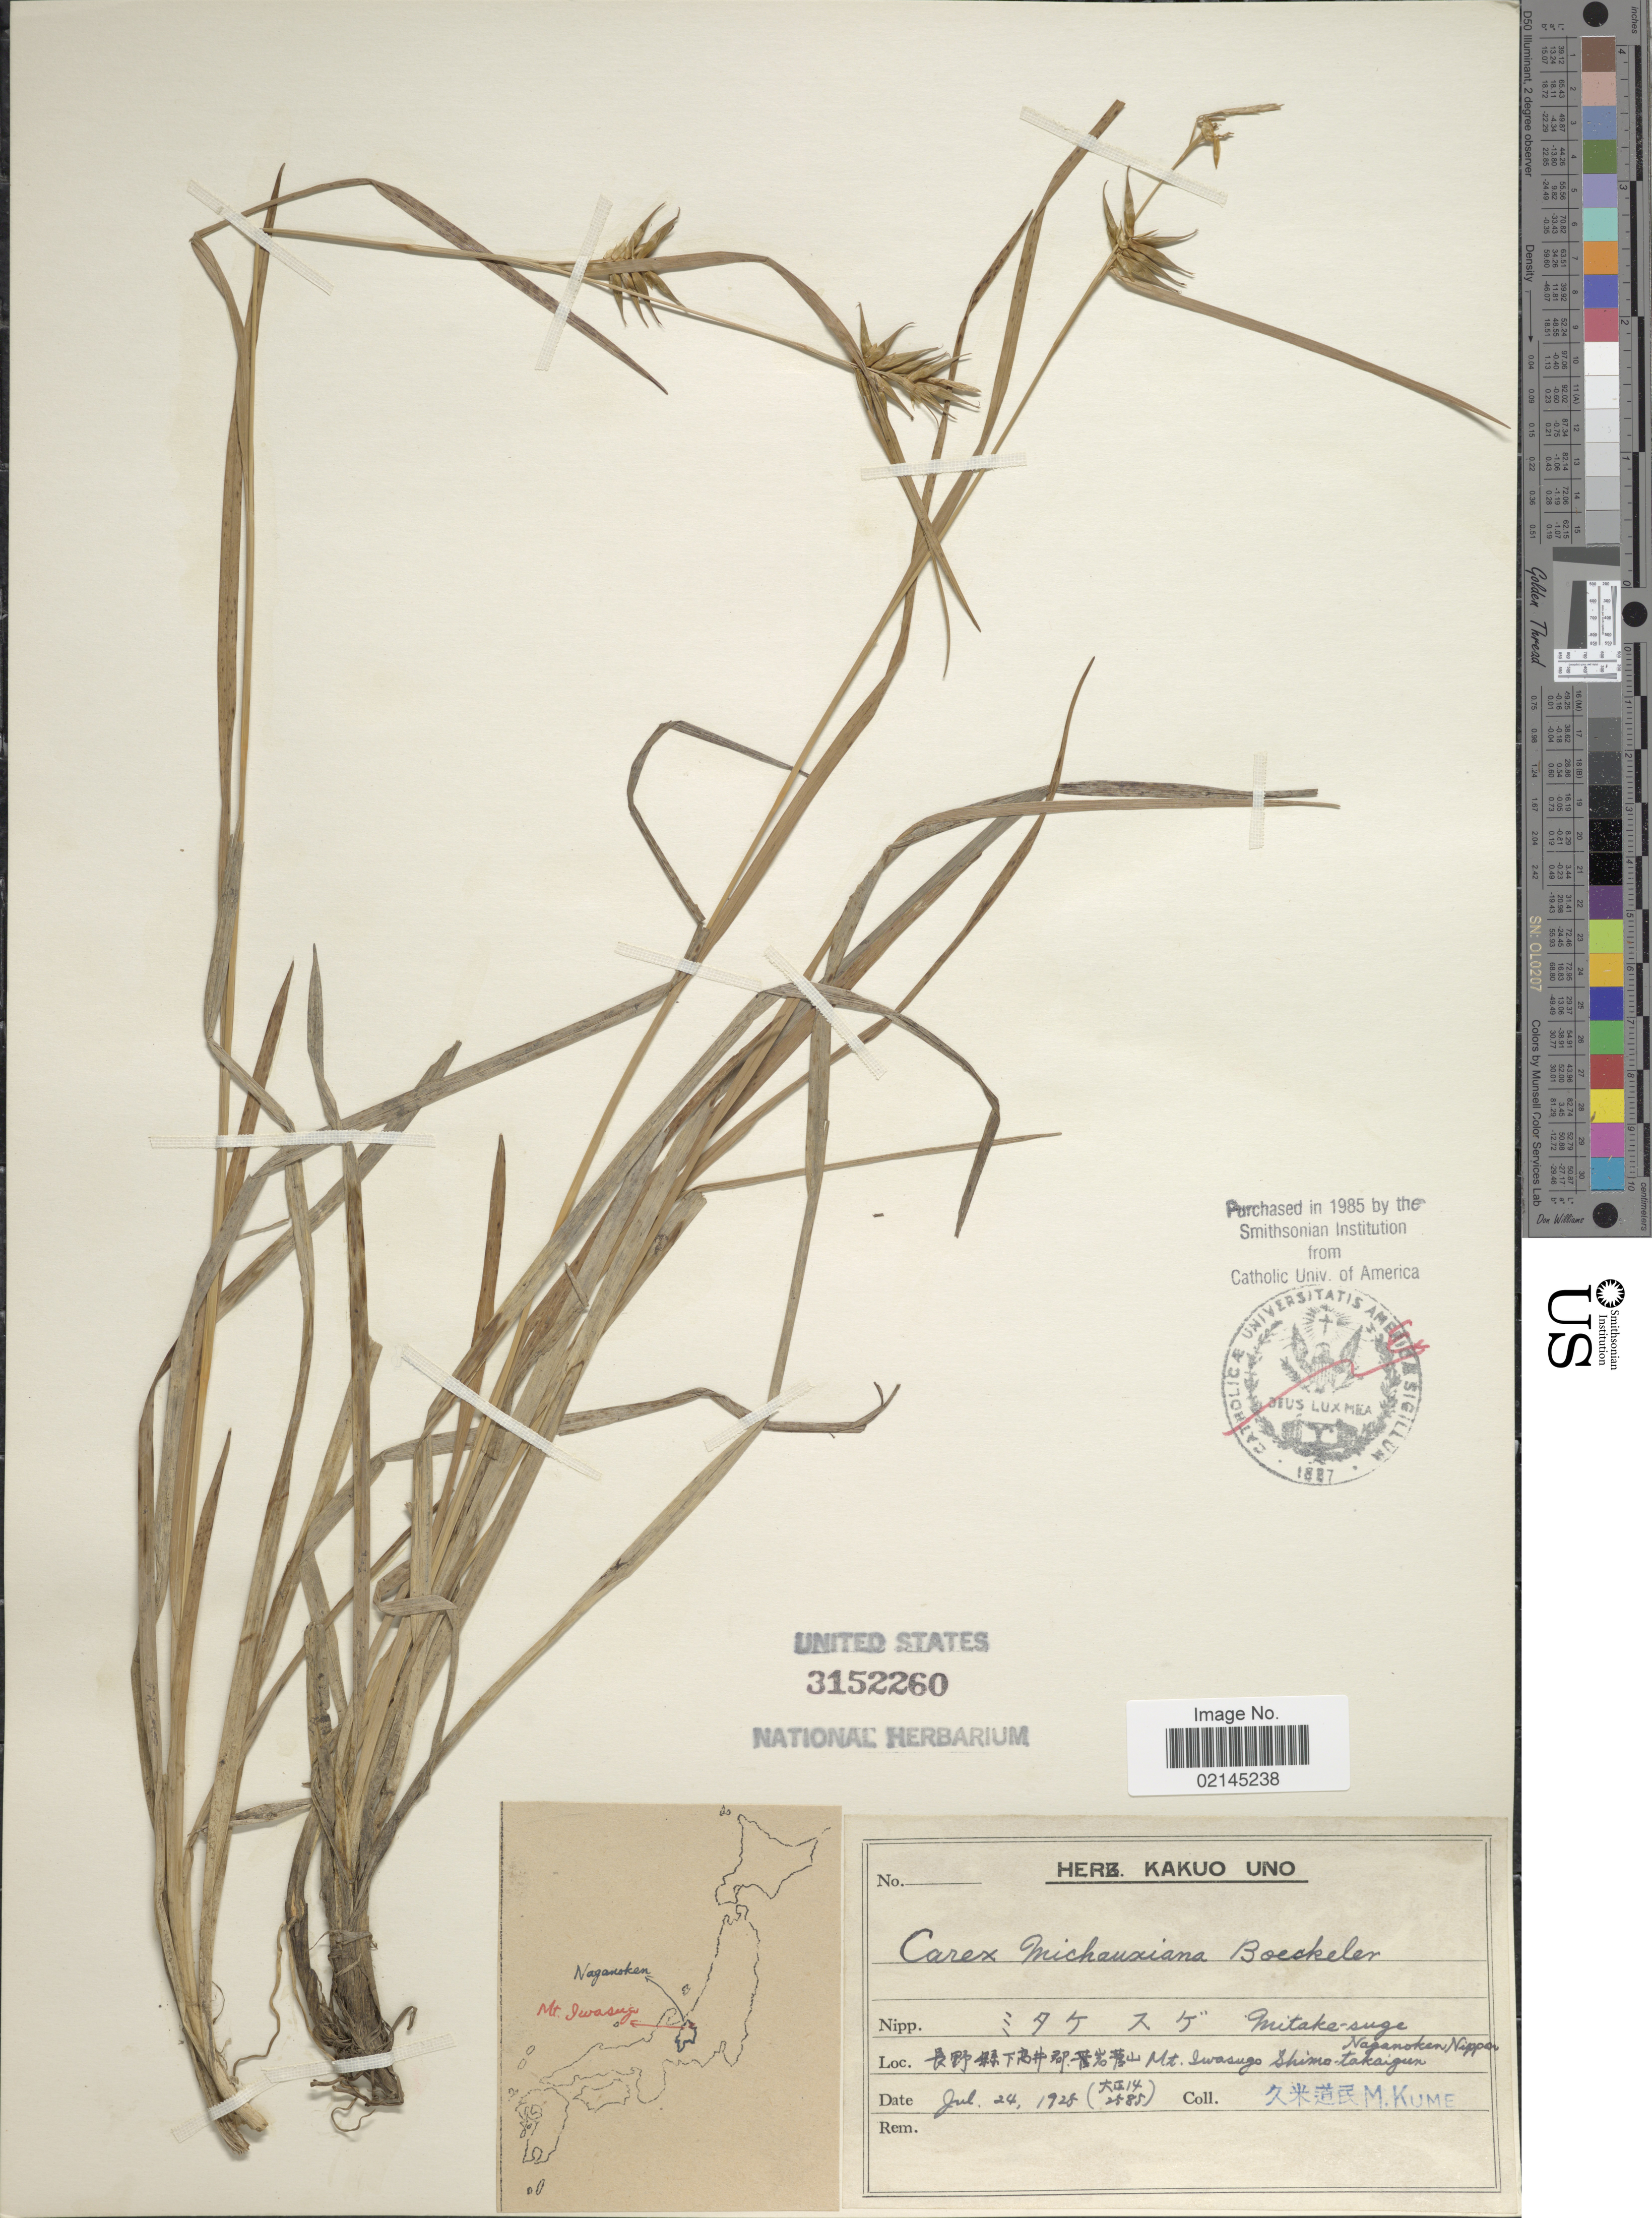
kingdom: Plantae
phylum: Tracheophyta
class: Liliopsida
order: Poales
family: Cyperaceae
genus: Carex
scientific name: Carex michauxiana subsp. asiatica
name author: Hultén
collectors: M. Kume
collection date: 1928-07-24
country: Japan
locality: Mt. Iwasugo Shimo-takaigun. Naganoken, Nippon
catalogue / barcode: US 3152260